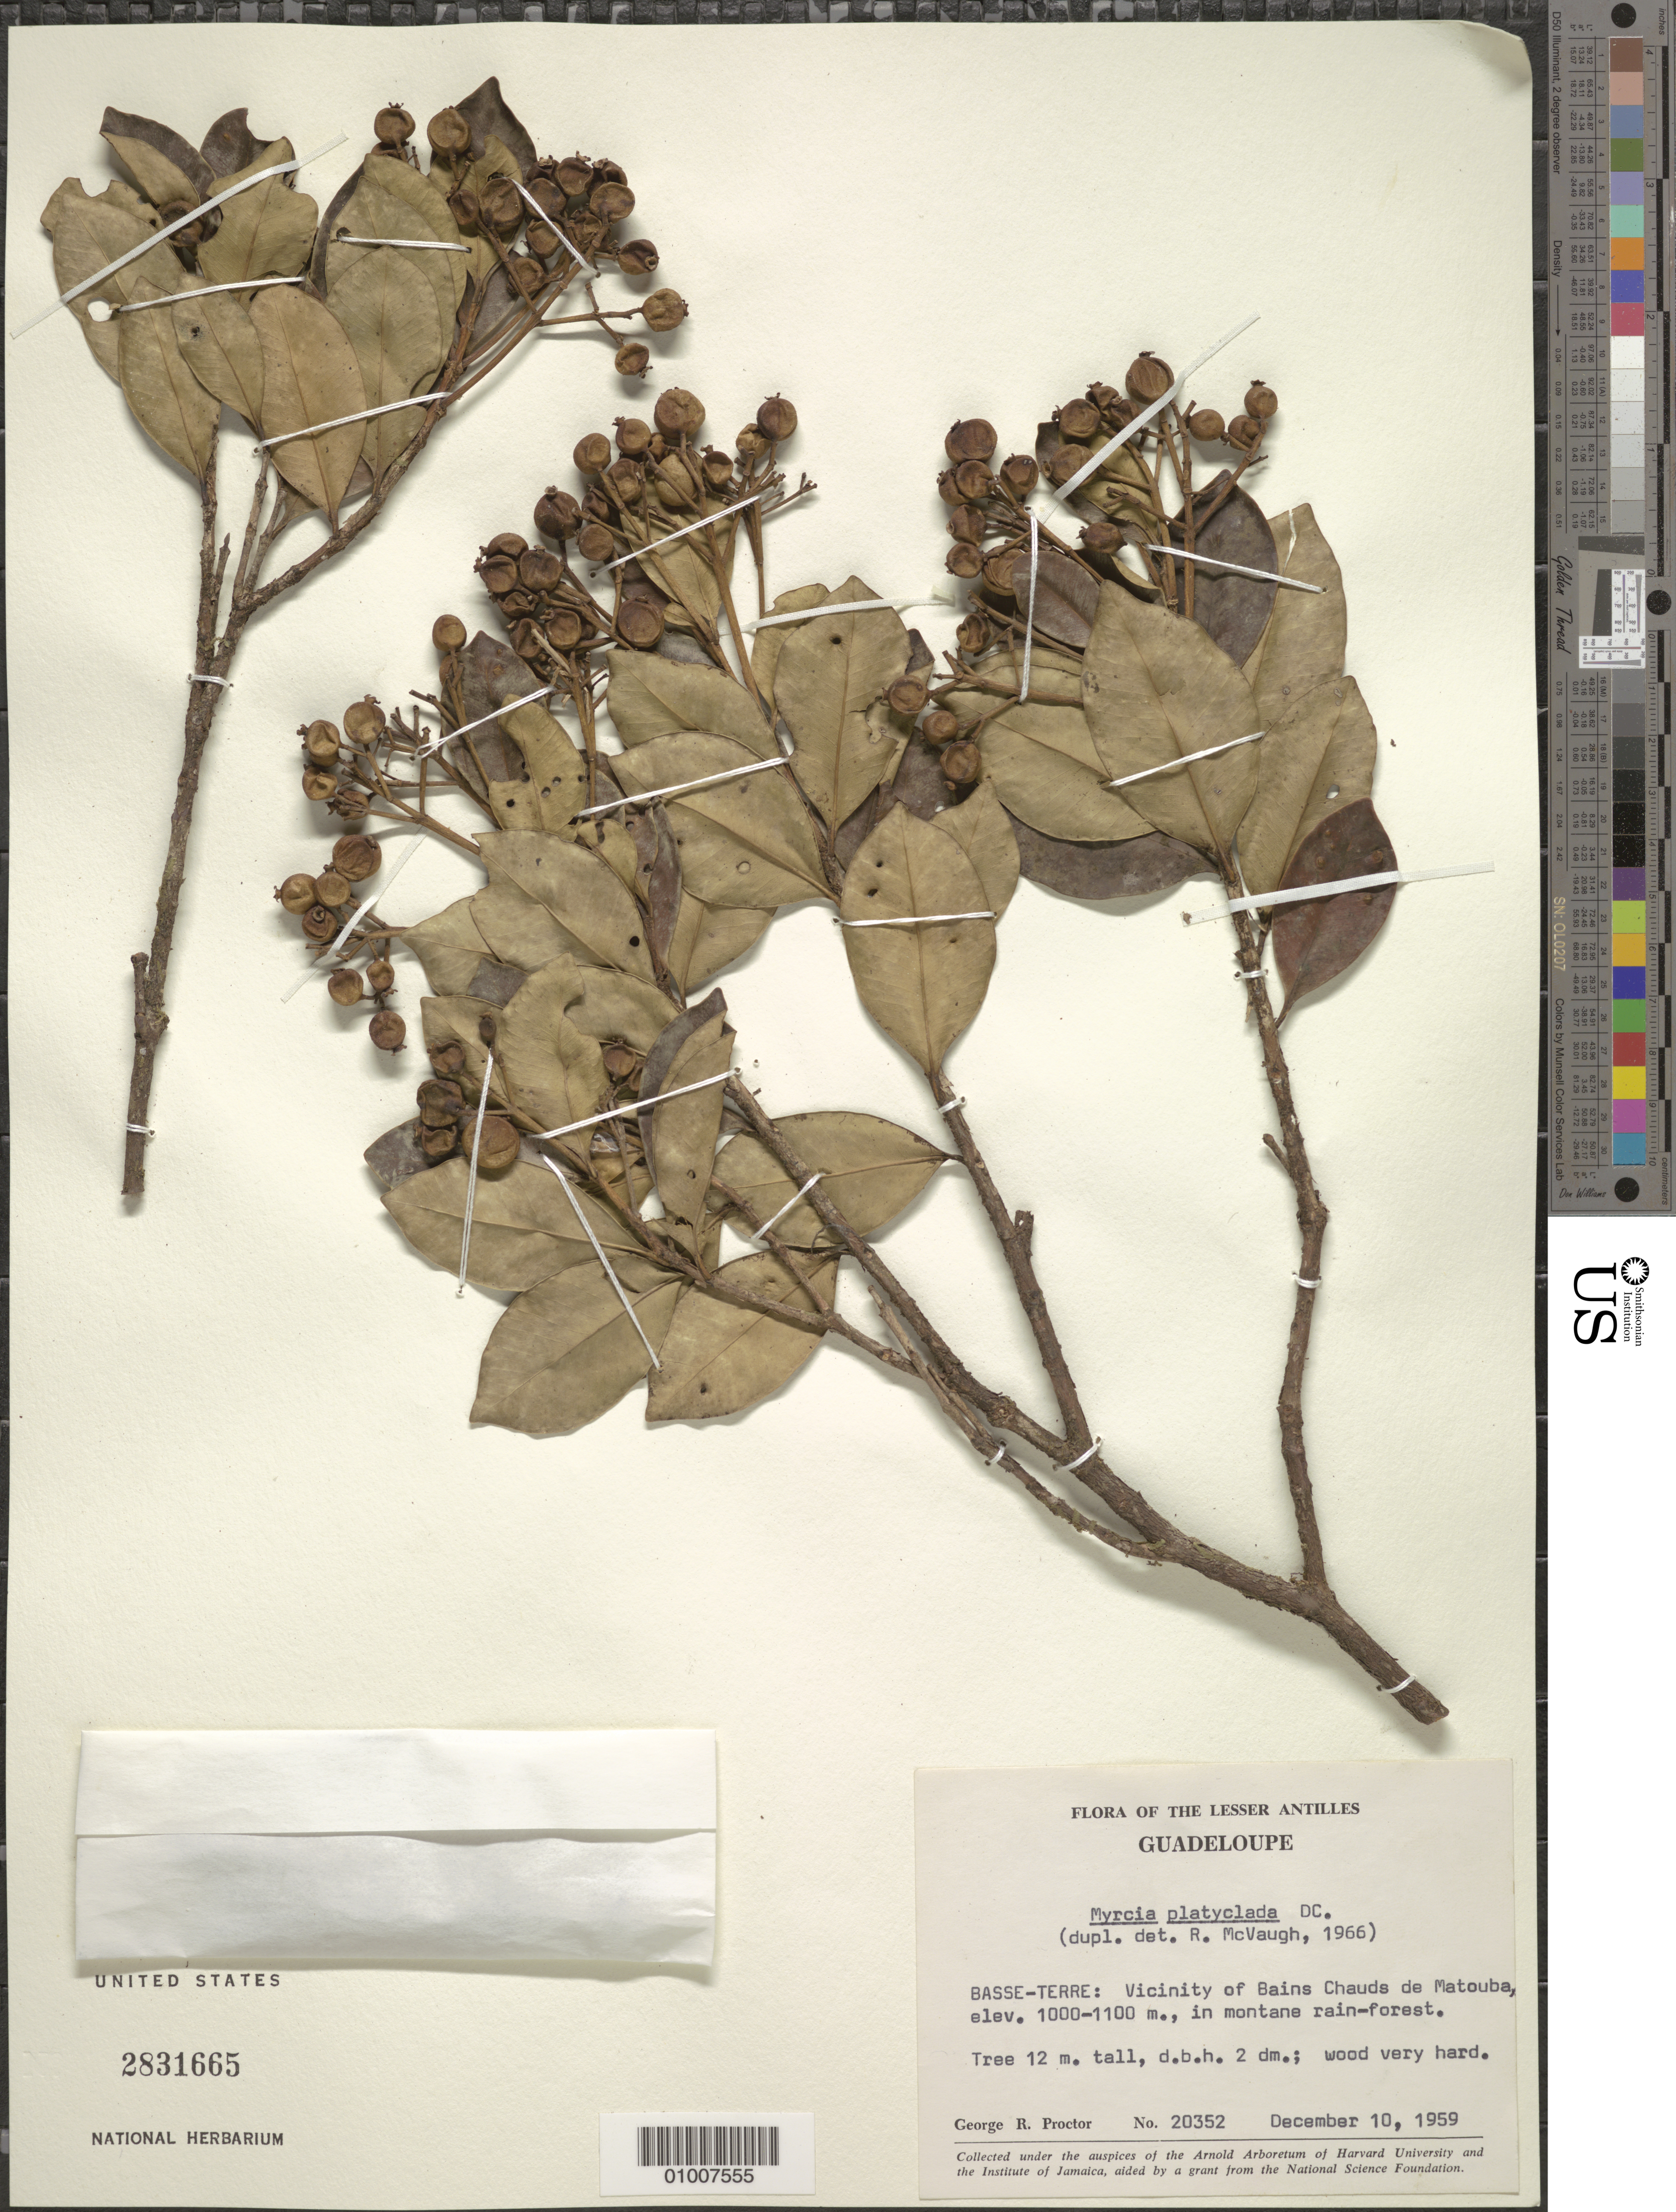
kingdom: Plantae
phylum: Tracheophyta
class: Magnoliopsida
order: Myrtales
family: Myrtaceae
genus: Myrcia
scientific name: Myrcia platyclada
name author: DC.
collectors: G. R. Proctor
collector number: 20352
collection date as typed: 10 Dec 1959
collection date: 1959-12-10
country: Guadeloupe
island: Basse Terre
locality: Vicinity of Bains Chauds de Matouba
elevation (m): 1000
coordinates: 0 N, 0 E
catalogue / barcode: US 2831665